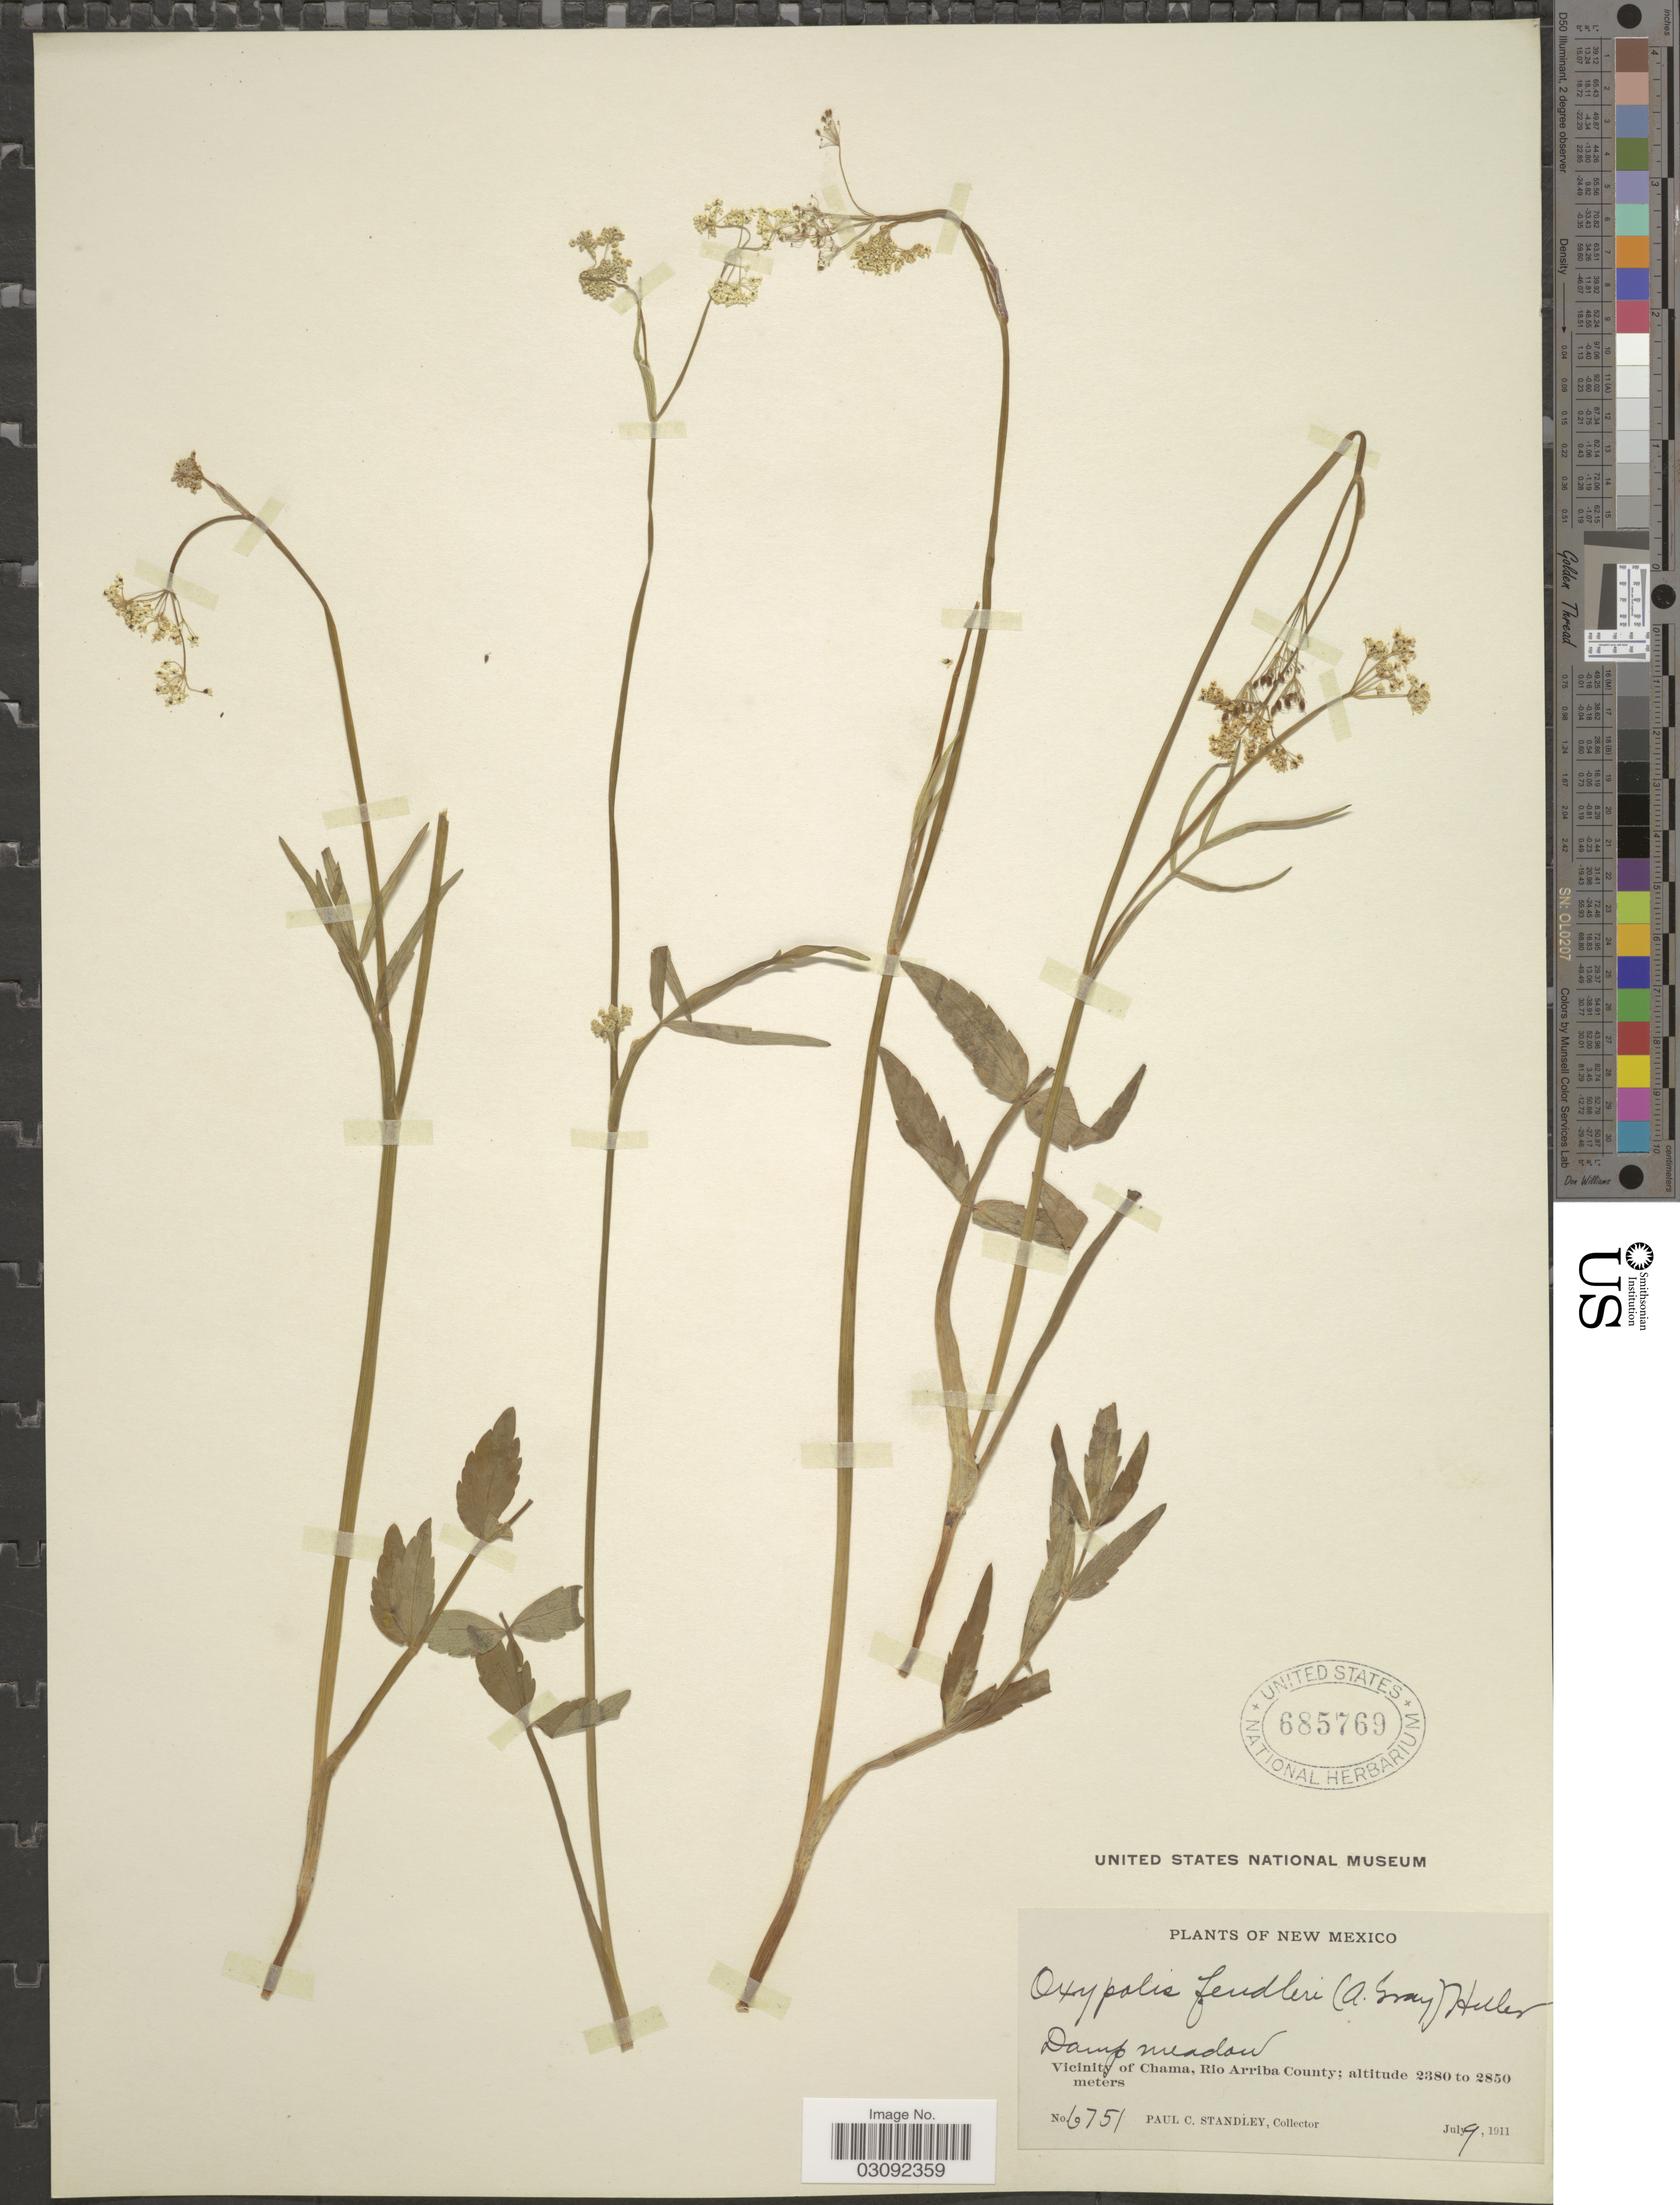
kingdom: Plantae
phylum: Tracheophyta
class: Magnoliopsida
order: Apiales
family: Apiaceae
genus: Oxypolis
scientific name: Oxypolis fendleri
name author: (A. Gray) A. Heller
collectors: P. C. Standley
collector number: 6751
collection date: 1911-07-09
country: United States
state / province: New Mexico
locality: Vicinity of Chama, Rio Arriba County.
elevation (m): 2380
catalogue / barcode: US 685769